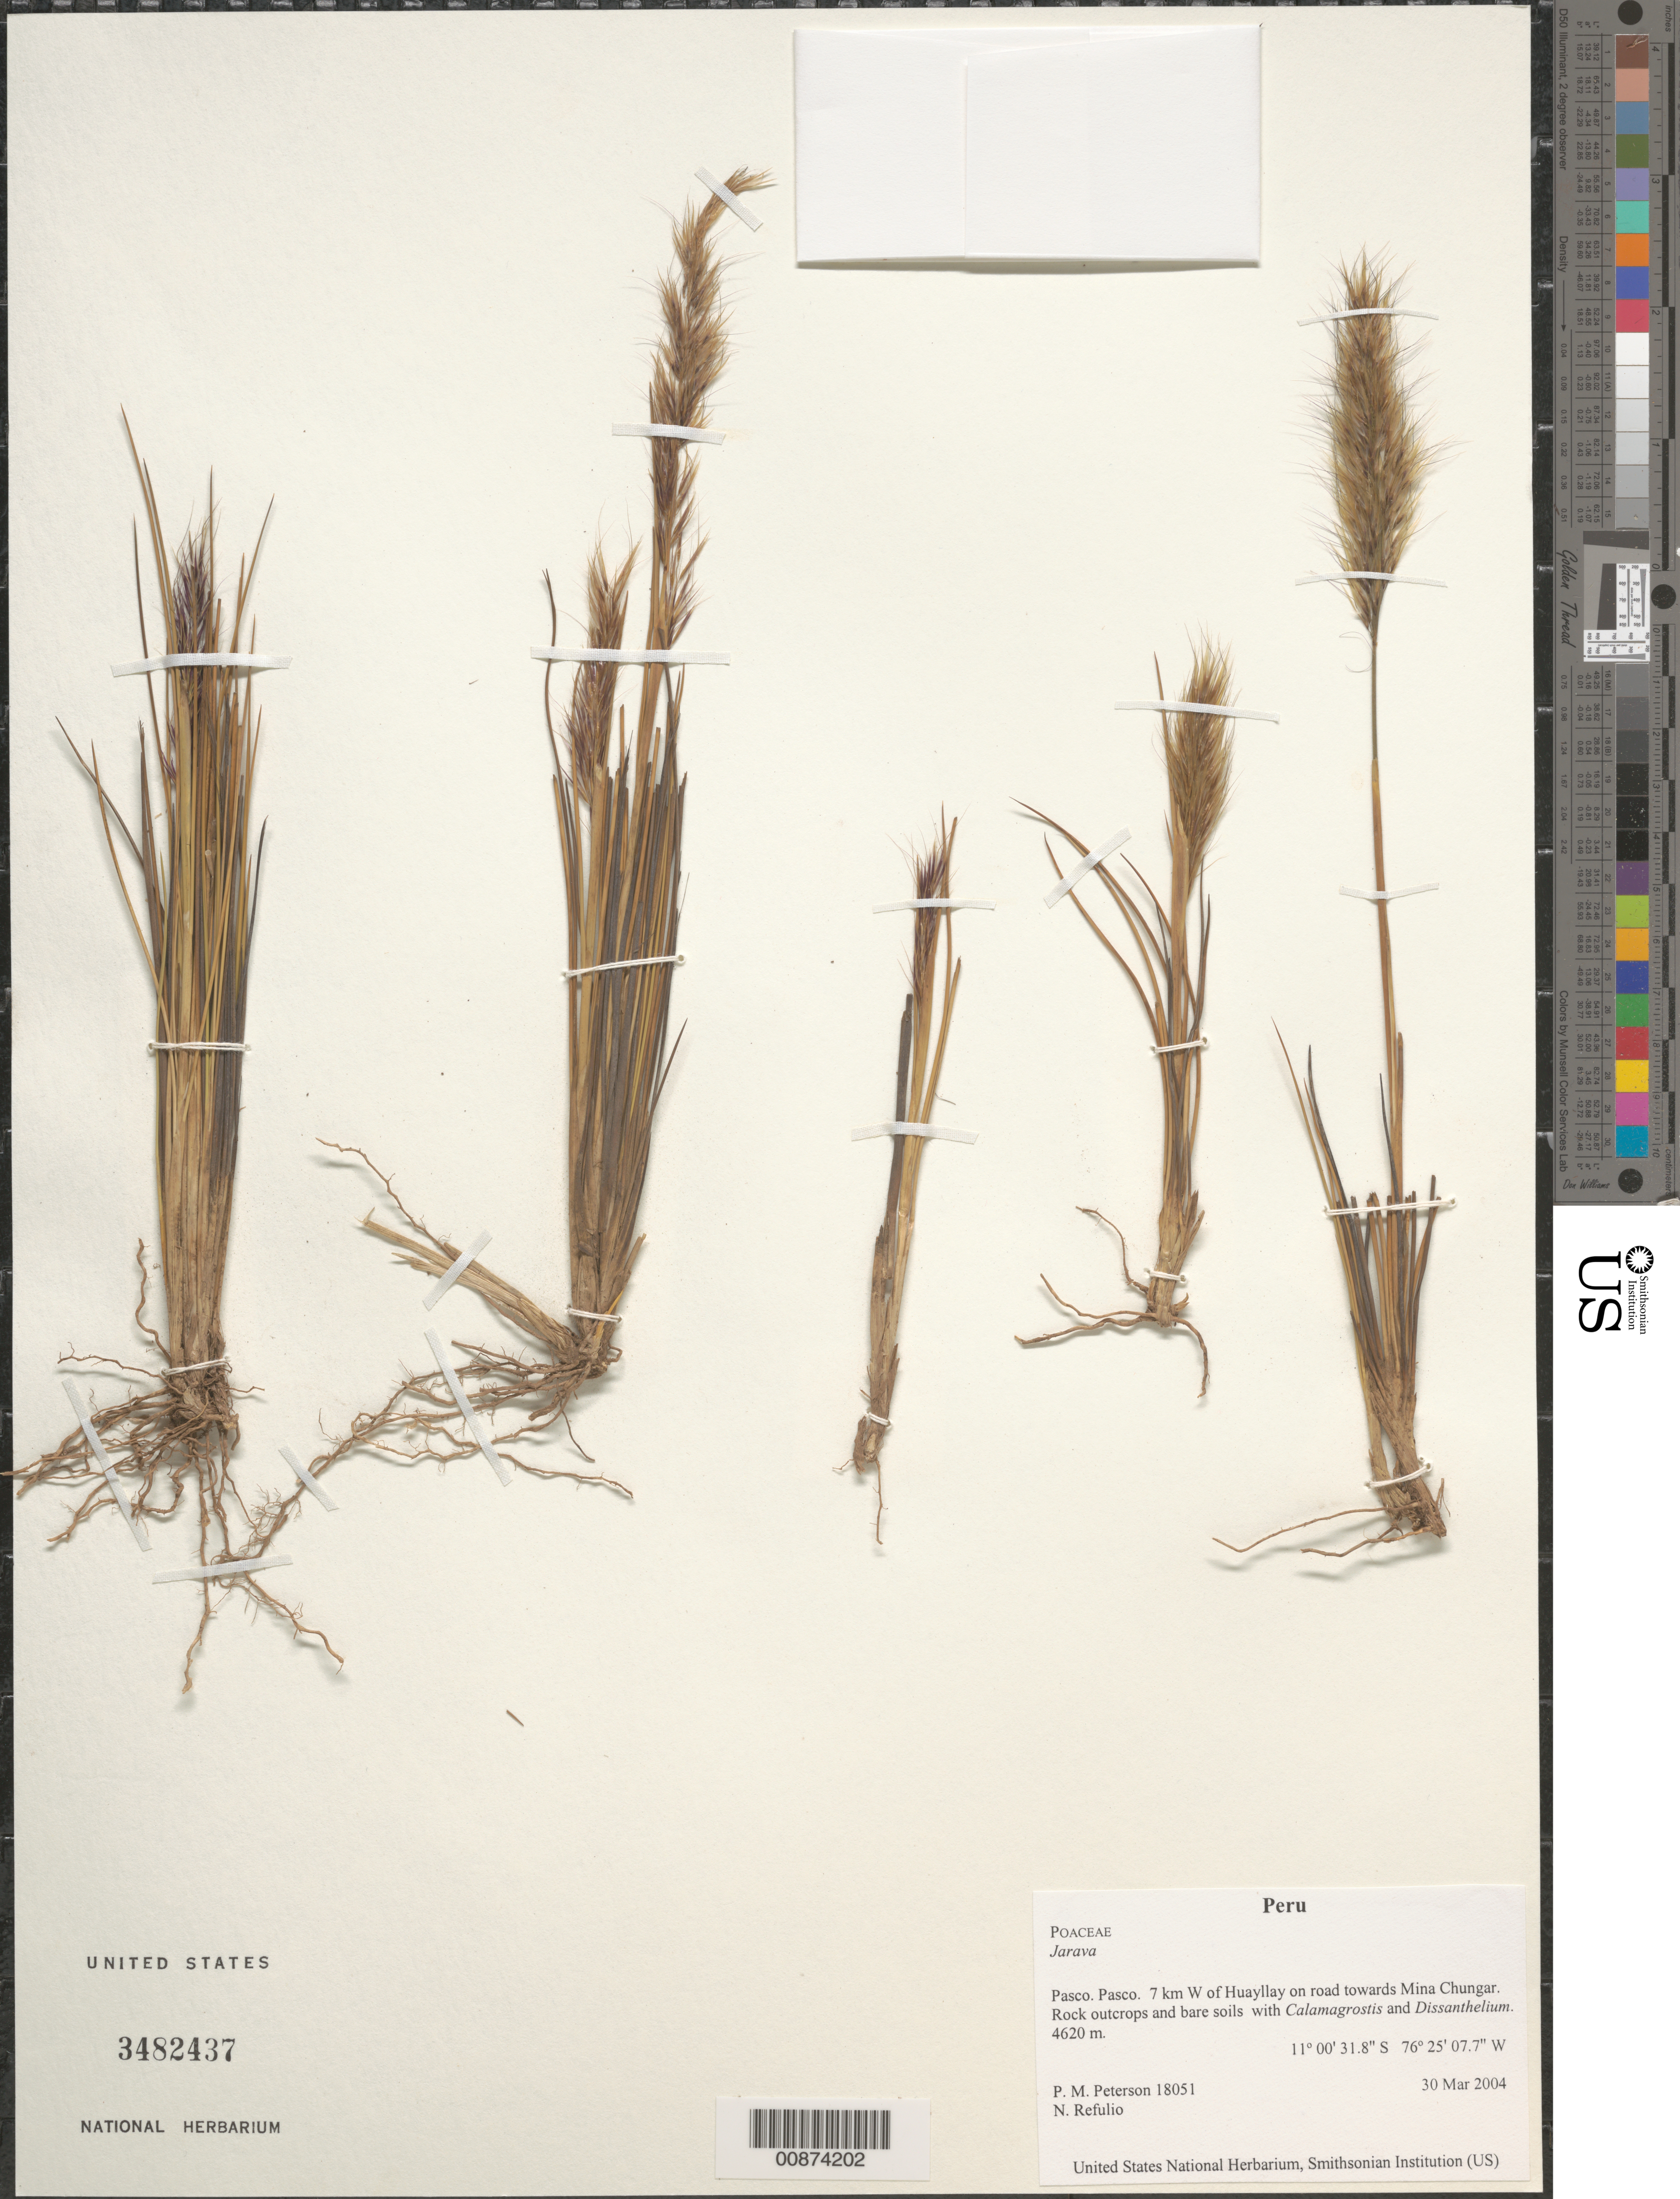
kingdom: Plantae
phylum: Tracheophyta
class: Liliopsida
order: Poales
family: Poaceae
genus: Jarava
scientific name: Jarava sp.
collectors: P. M. Peterson & N. Refulio-Rodríguez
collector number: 18051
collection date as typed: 30 Mar 2004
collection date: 2004-03-30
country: Peru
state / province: Pasco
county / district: Pasco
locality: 7 km W of Huayllay on road towards Mina Chungar. Rock outcrops and bare soils with Calamagrostis and Dissanthelium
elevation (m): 4620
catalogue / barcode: US 3482437